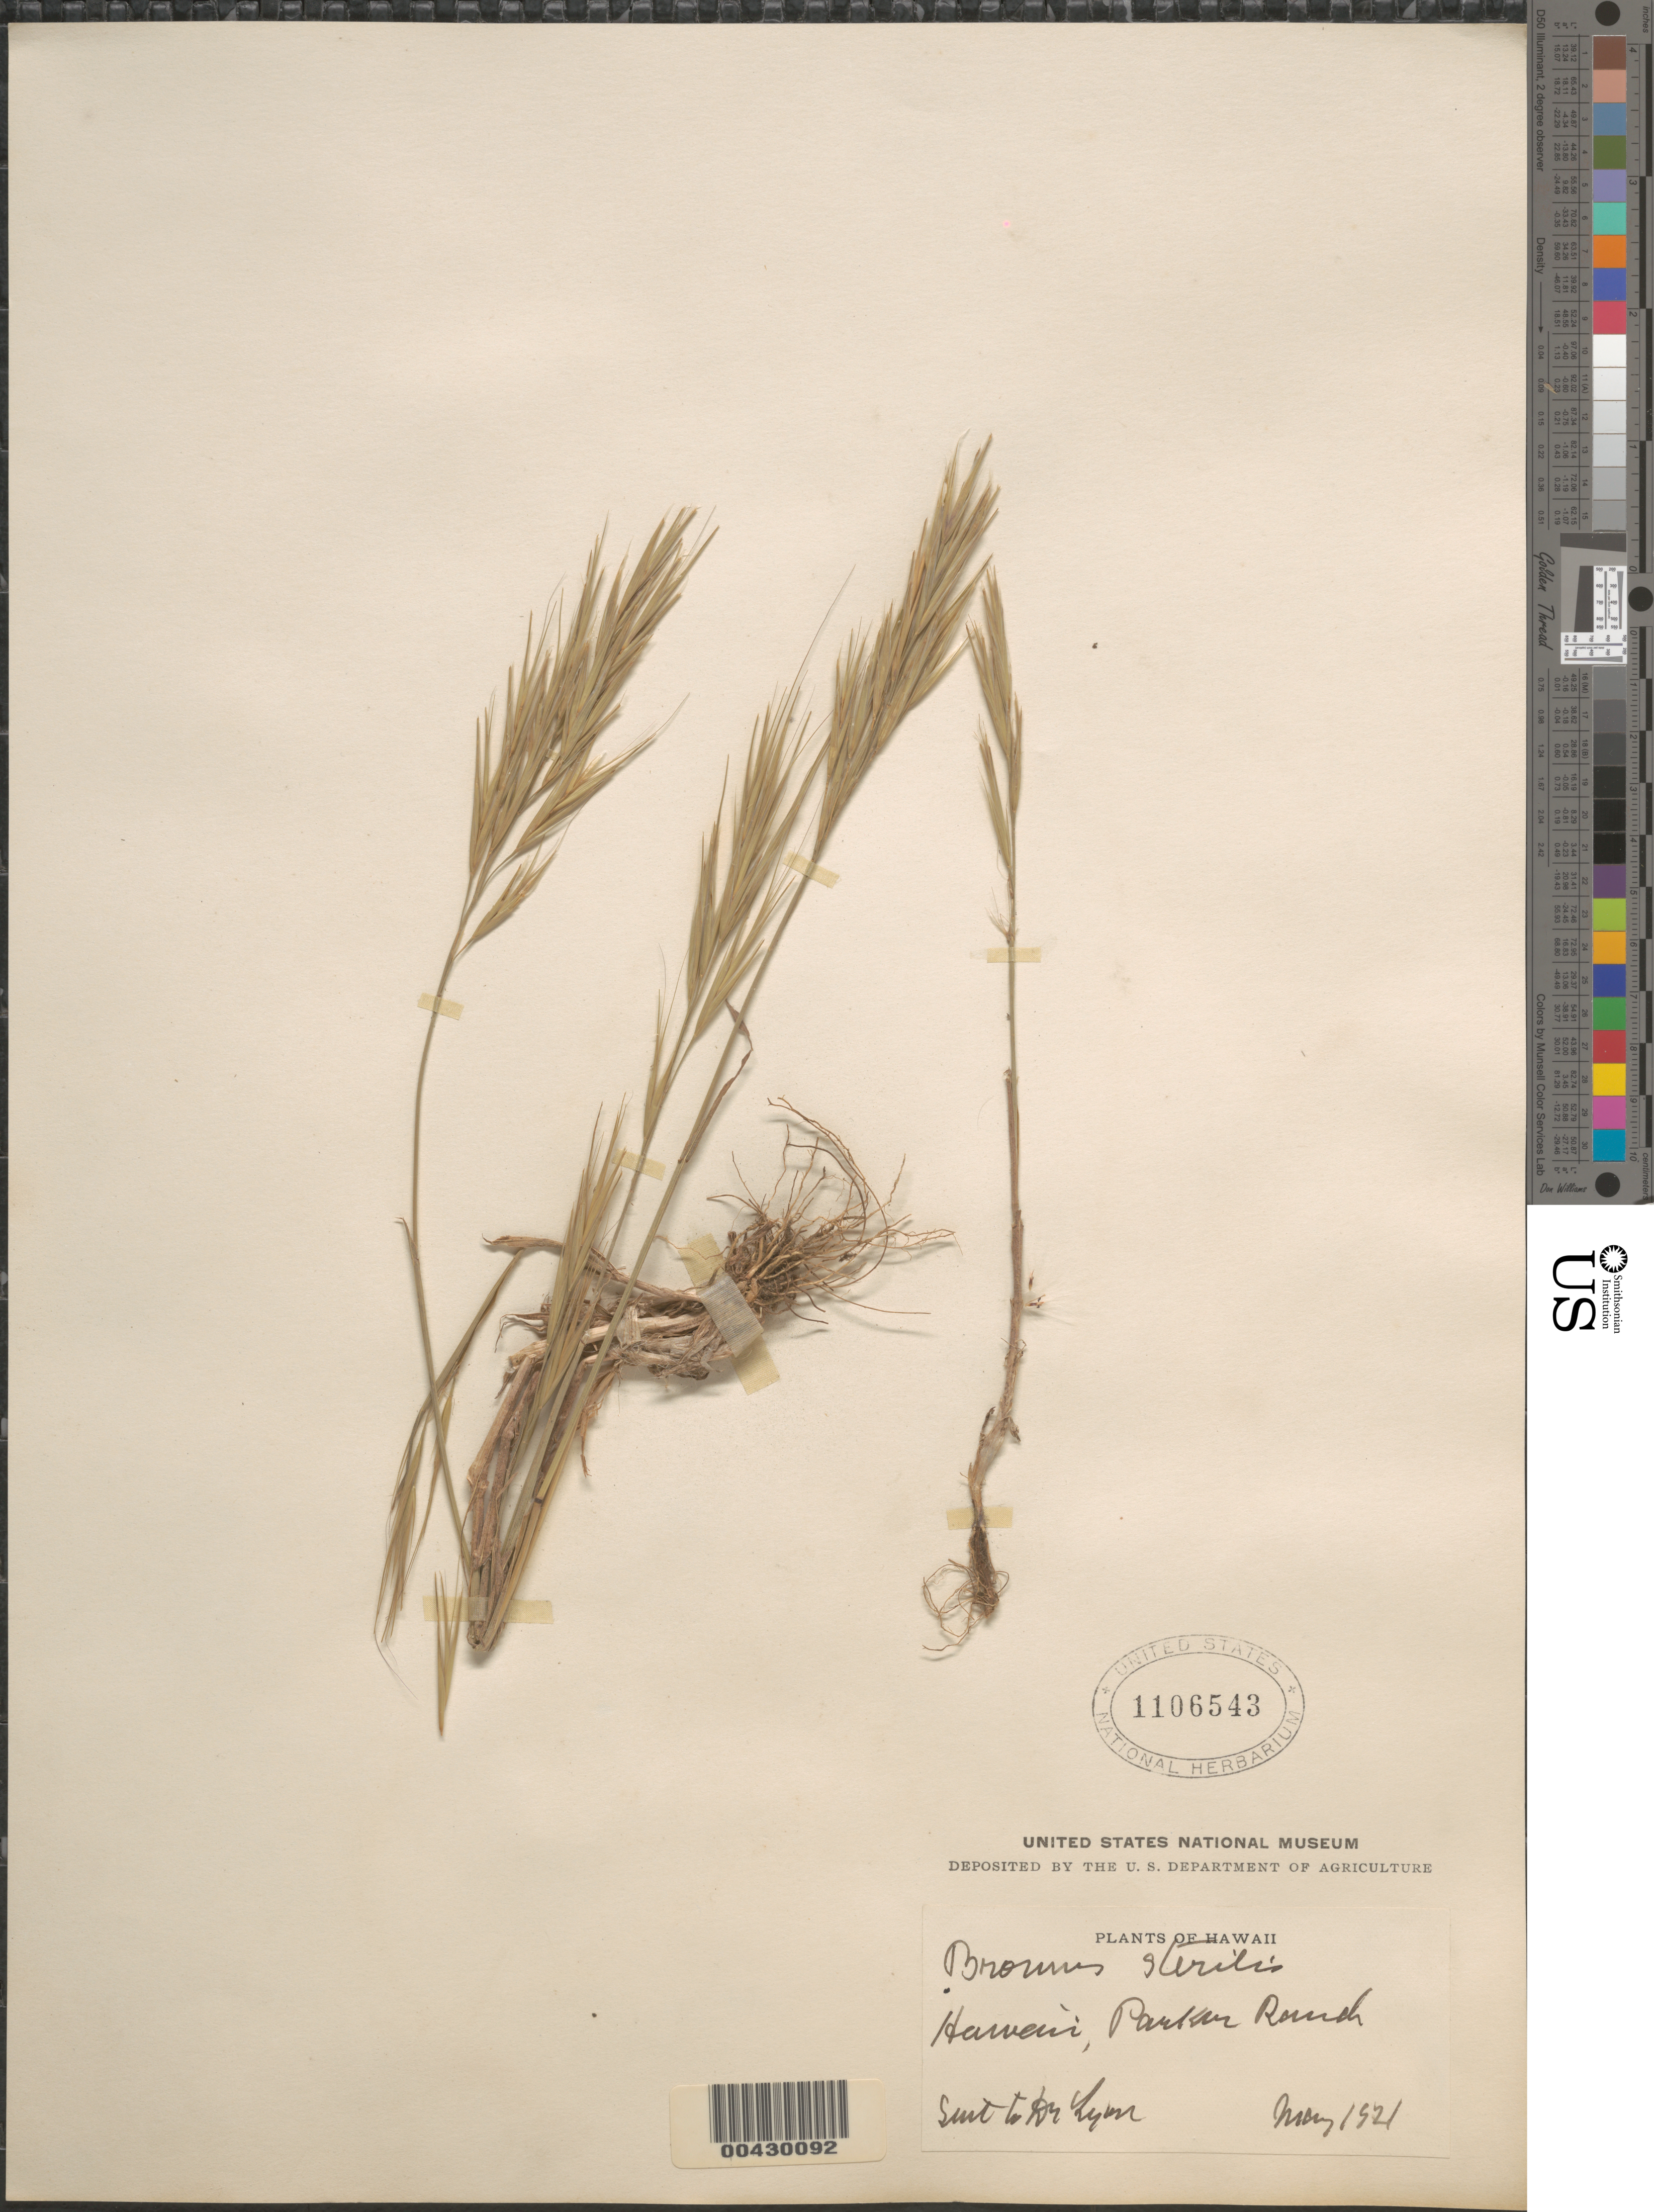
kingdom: Plantae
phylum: Tracheophyta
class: Liliopsida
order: Poales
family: Poaceae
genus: Bromus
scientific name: Bromus sterilis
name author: L.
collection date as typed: May 1921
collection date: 1921-05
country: United States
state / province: Hawaii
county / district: Hawaii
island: Hawaii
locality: Parker Ranch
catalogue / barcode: US 1106543